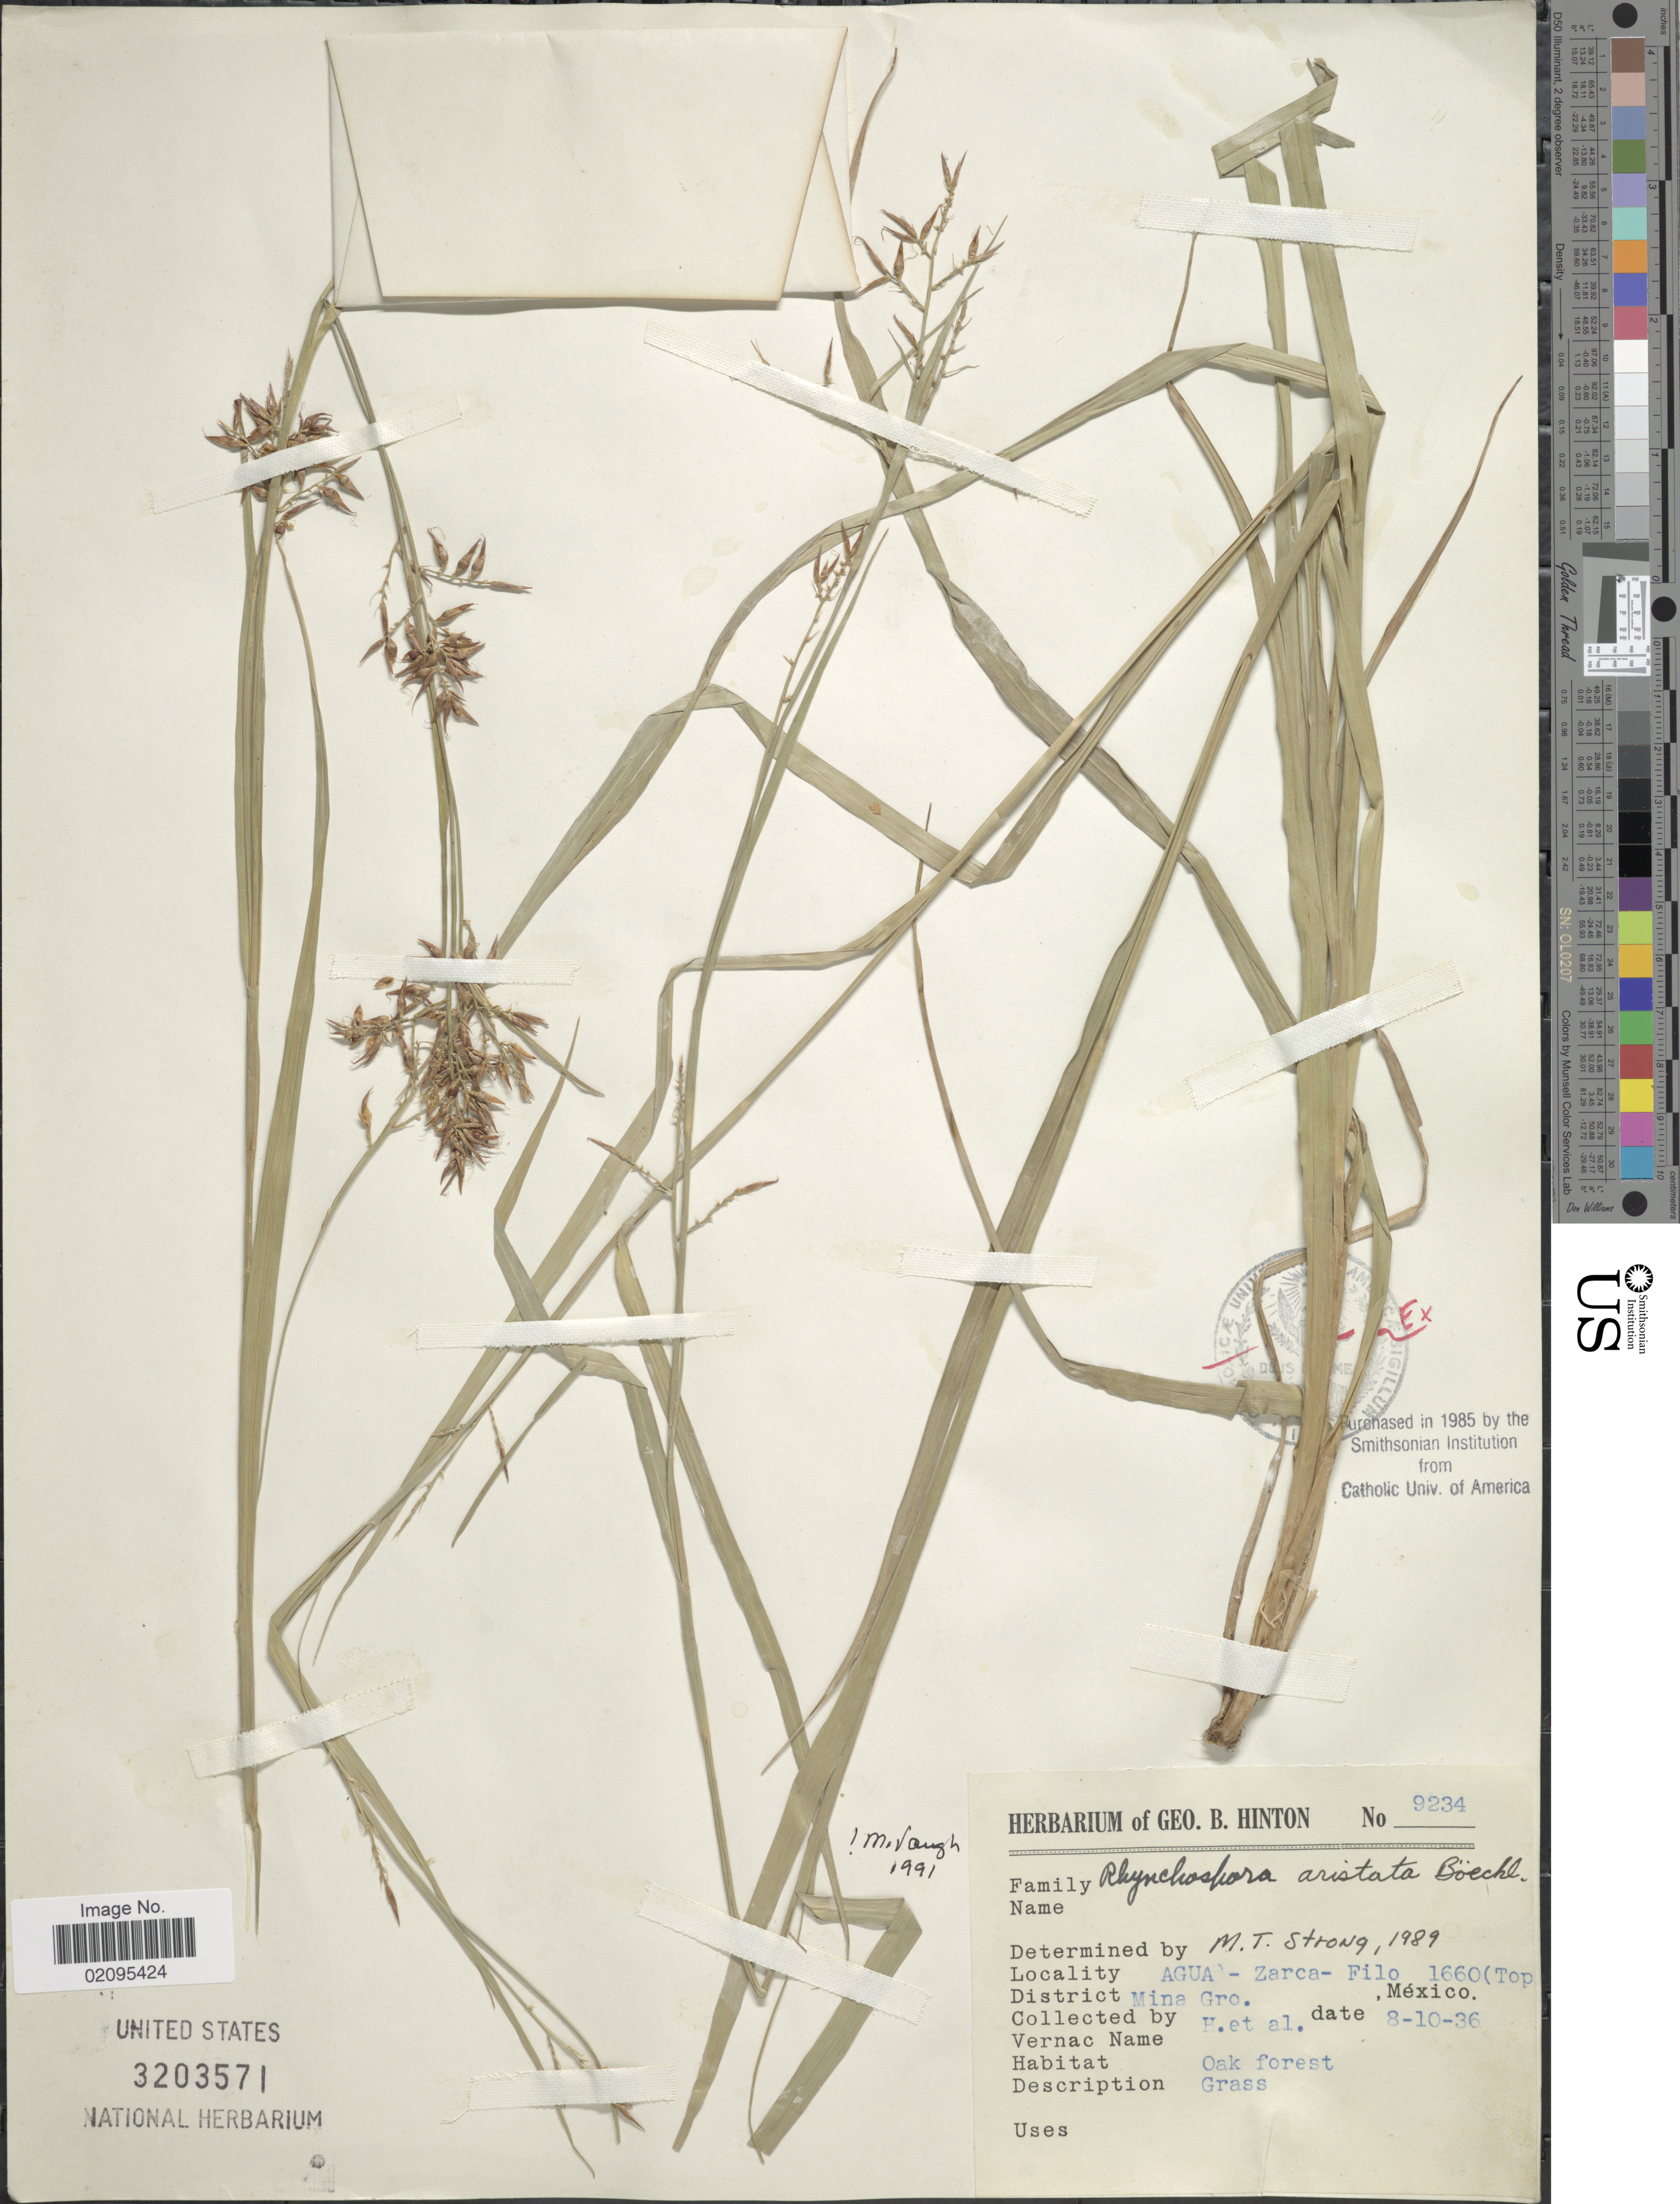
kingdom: Plantae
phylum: Tracheophyta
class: Liliopsida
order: Poales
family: Cyperaceae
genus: Rhynchospora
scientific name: Rhynchospora aristata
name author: Boeckeler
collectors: G. B. Hinton & et al.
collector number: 9234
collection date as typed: Transcribed d/m/y: 10/8/36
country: Mexico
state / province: Guerrero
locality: Agua-Zarca-Filo, District Mina.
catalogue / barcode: US 3203571